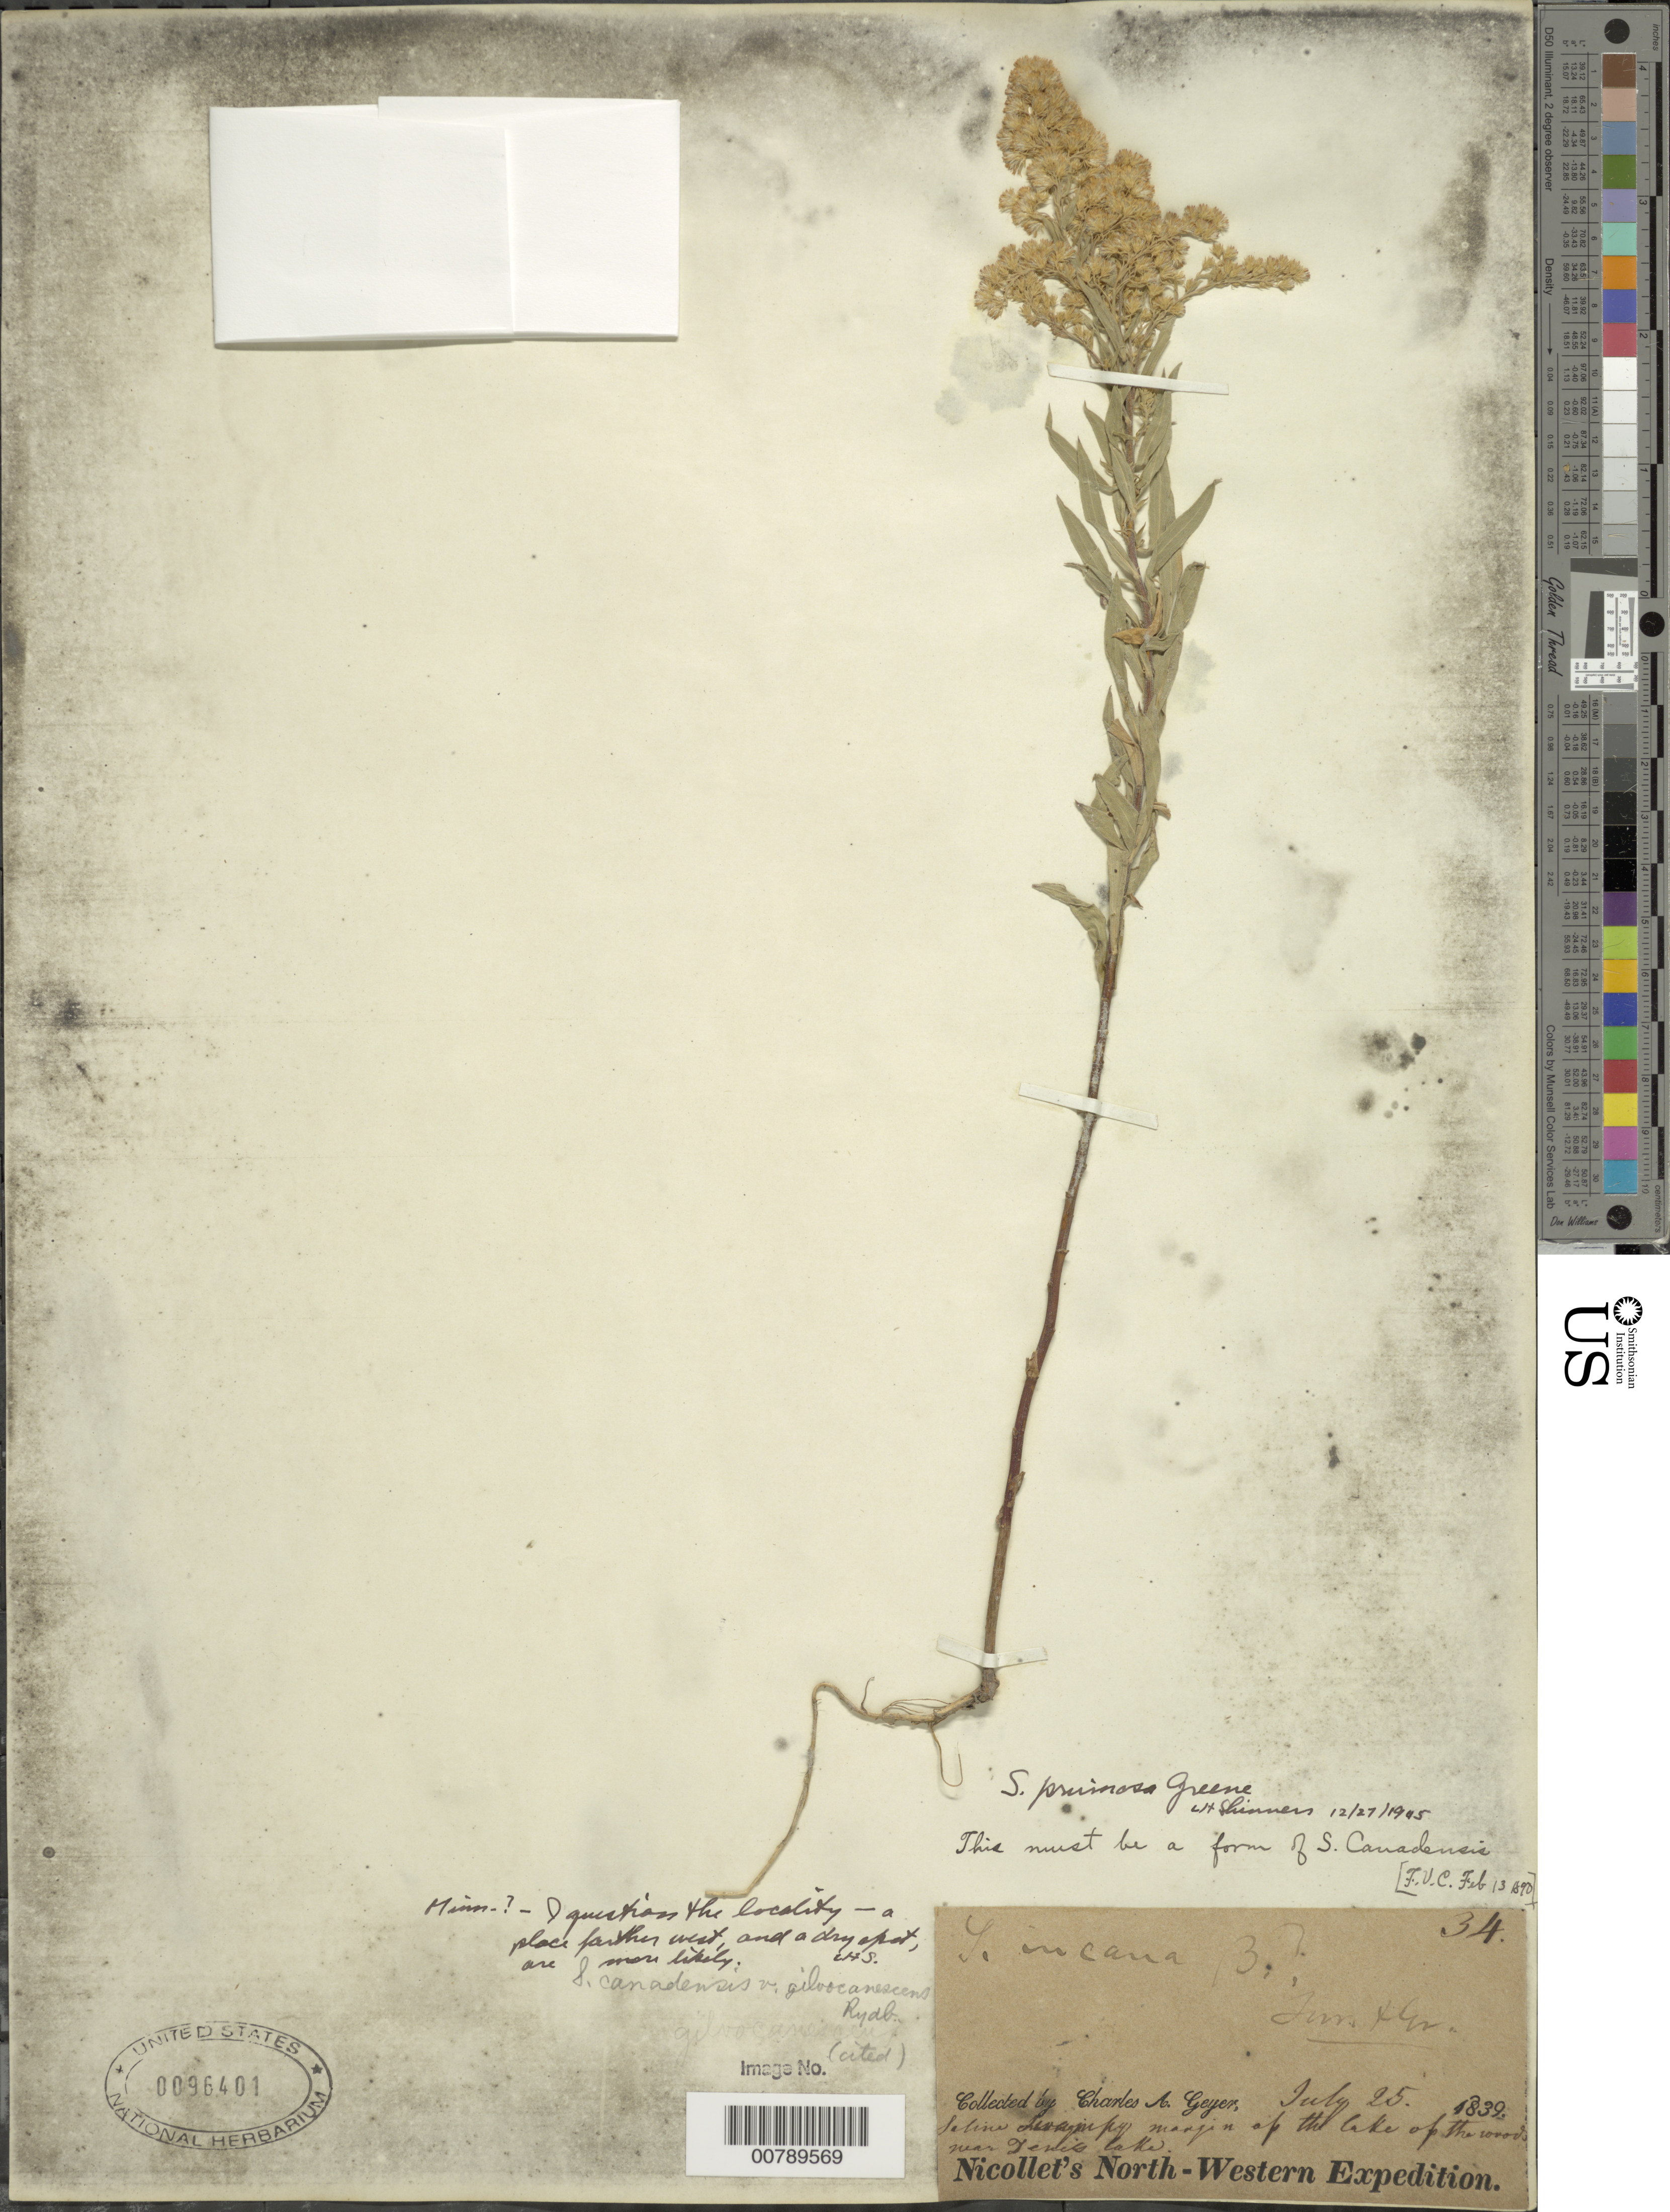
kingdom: Plantae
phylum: Tracheophyta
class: Magnoliopsida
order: Asterales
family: Asteraceae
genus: Solidago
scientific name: Solidago pruinosa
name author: Greene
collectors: C. A. Geyer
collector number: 34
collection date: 1839-07-25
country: United States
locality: Saline swampy margin of the lake of the woods near Devils Lake, Nicollet's North Western Expedition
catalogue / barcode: US 96401